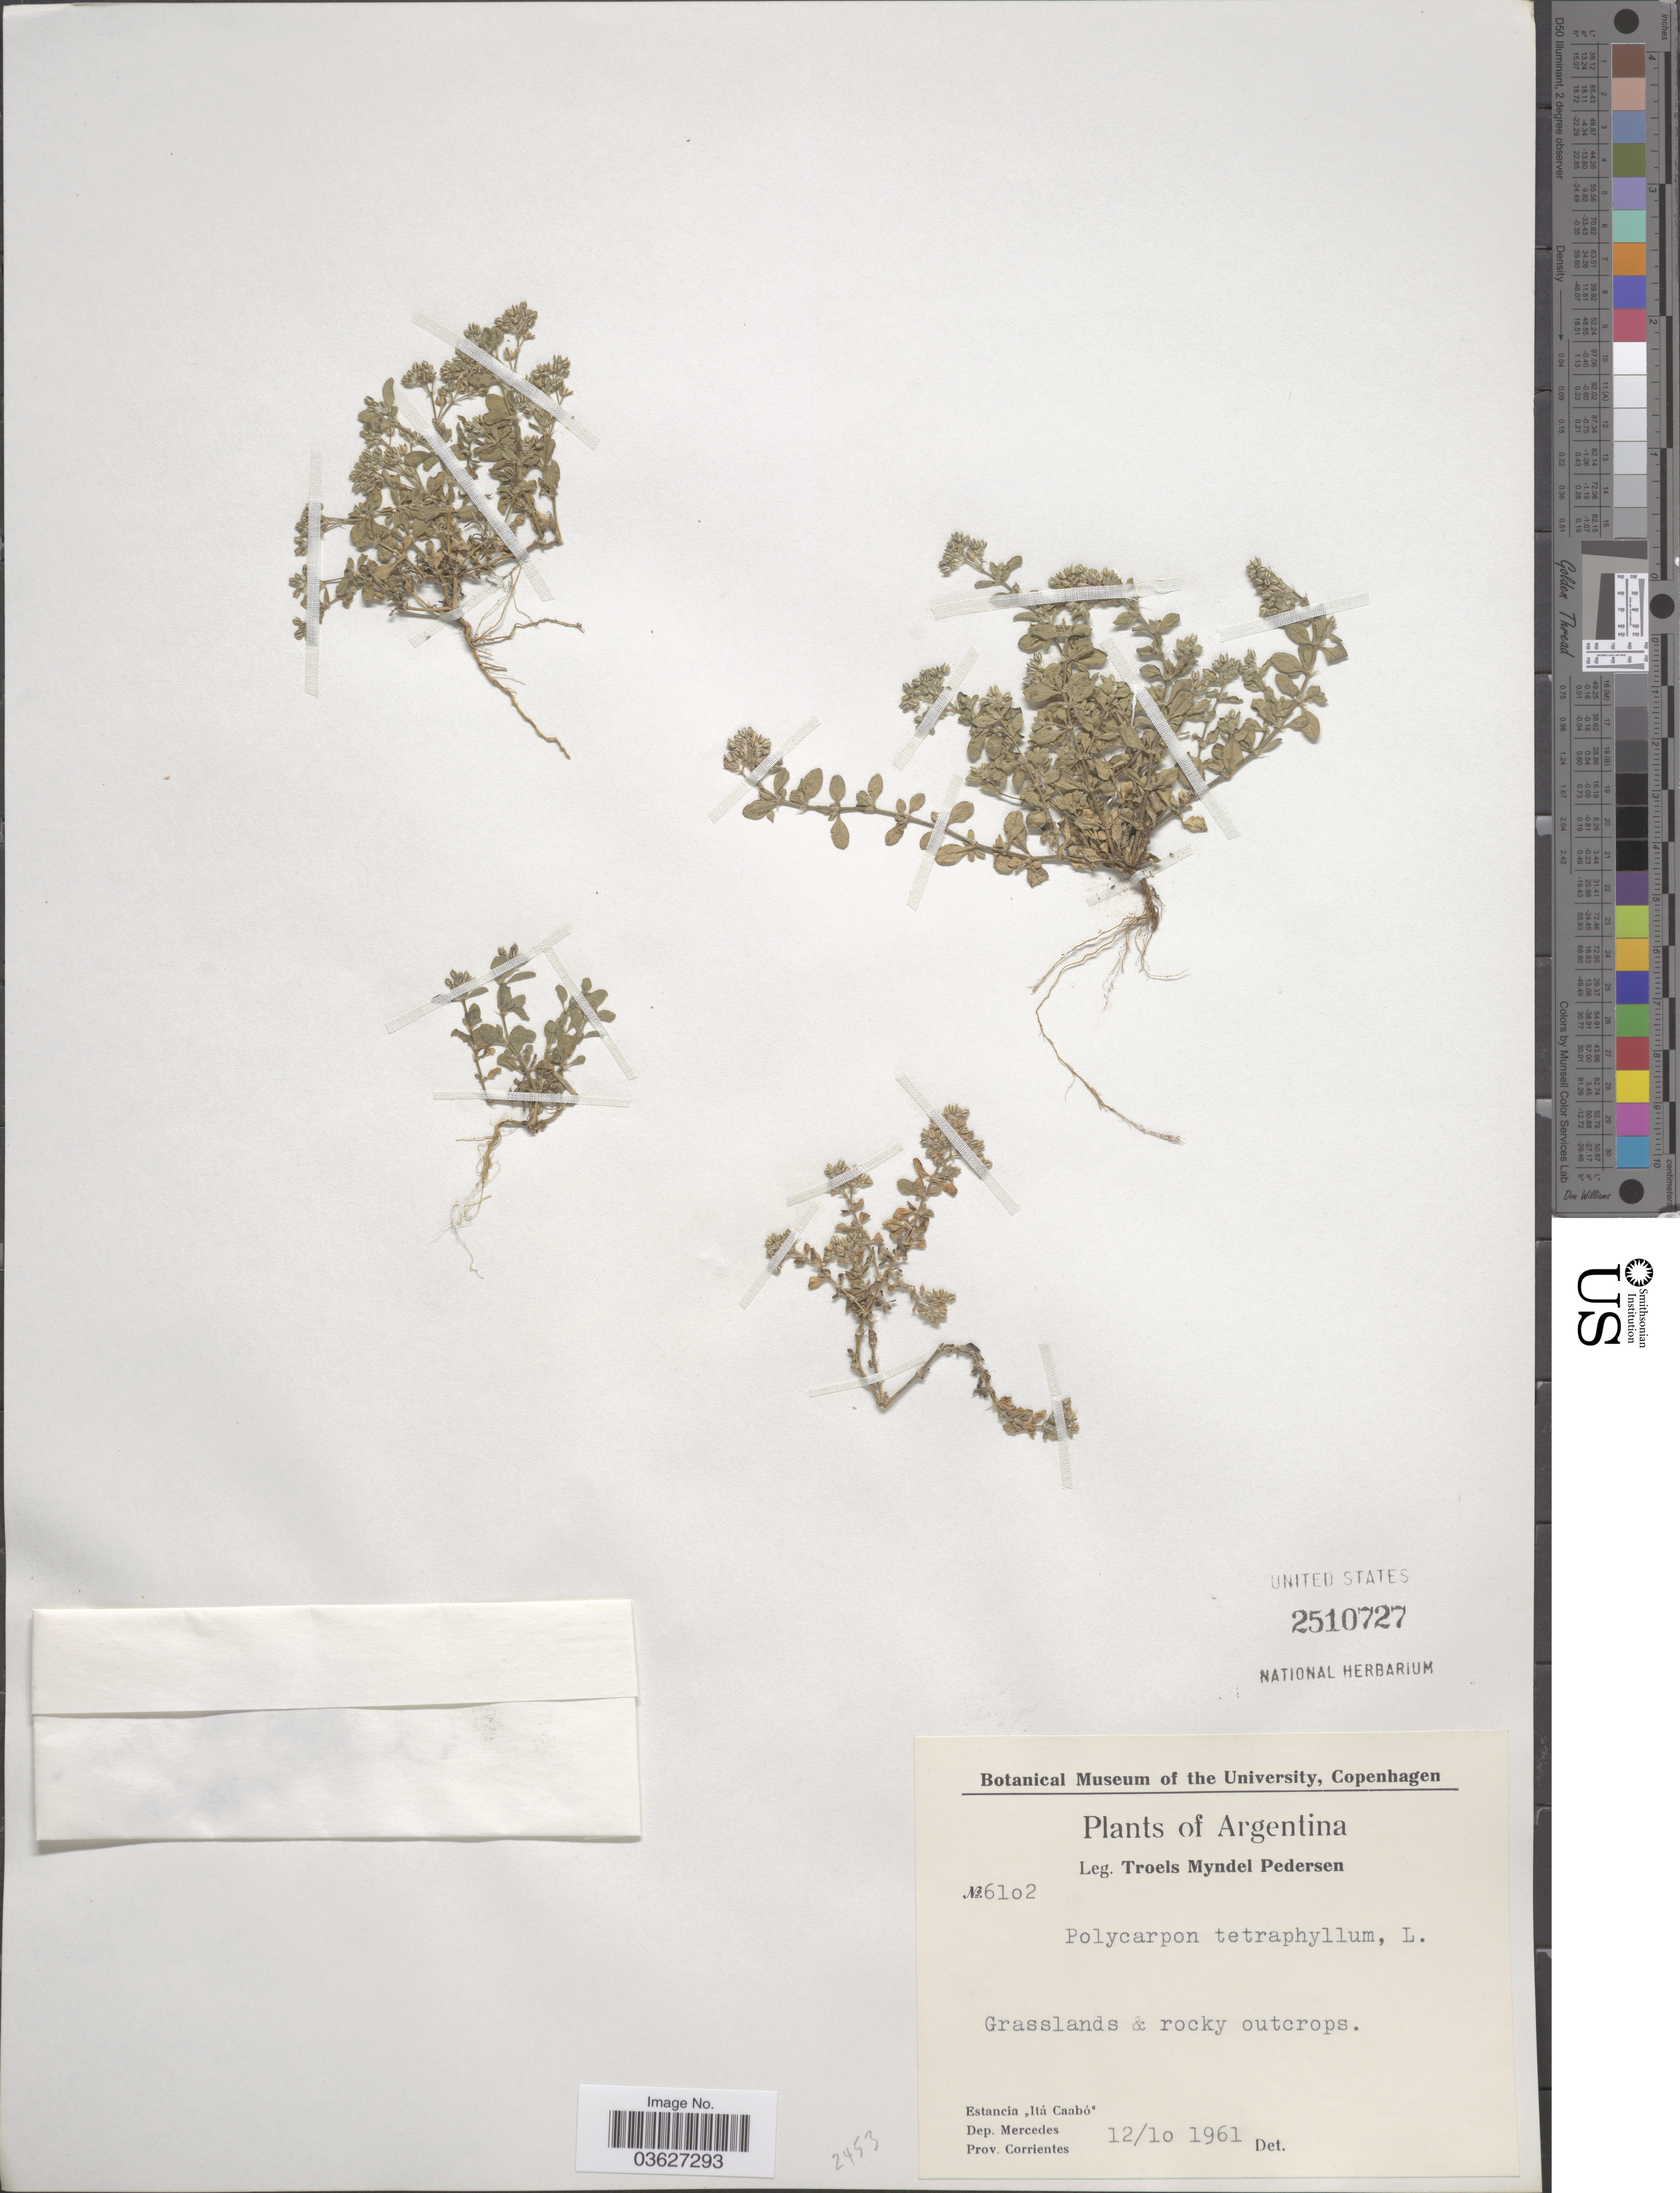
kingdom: Plantae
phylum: Tracheophyta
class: Magnoliopsida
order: Caryophyllales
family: Caryophyllaceae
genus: Polycarpon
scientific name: Polycarpon tetraphyllum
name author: (L.) L.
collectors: T. Pederson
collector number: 6102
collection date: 1961-10-12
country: Argentina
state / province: Corrientes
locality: Estancia "Itá Caabó". Dep. Mercedes.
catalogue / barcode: US 2510727